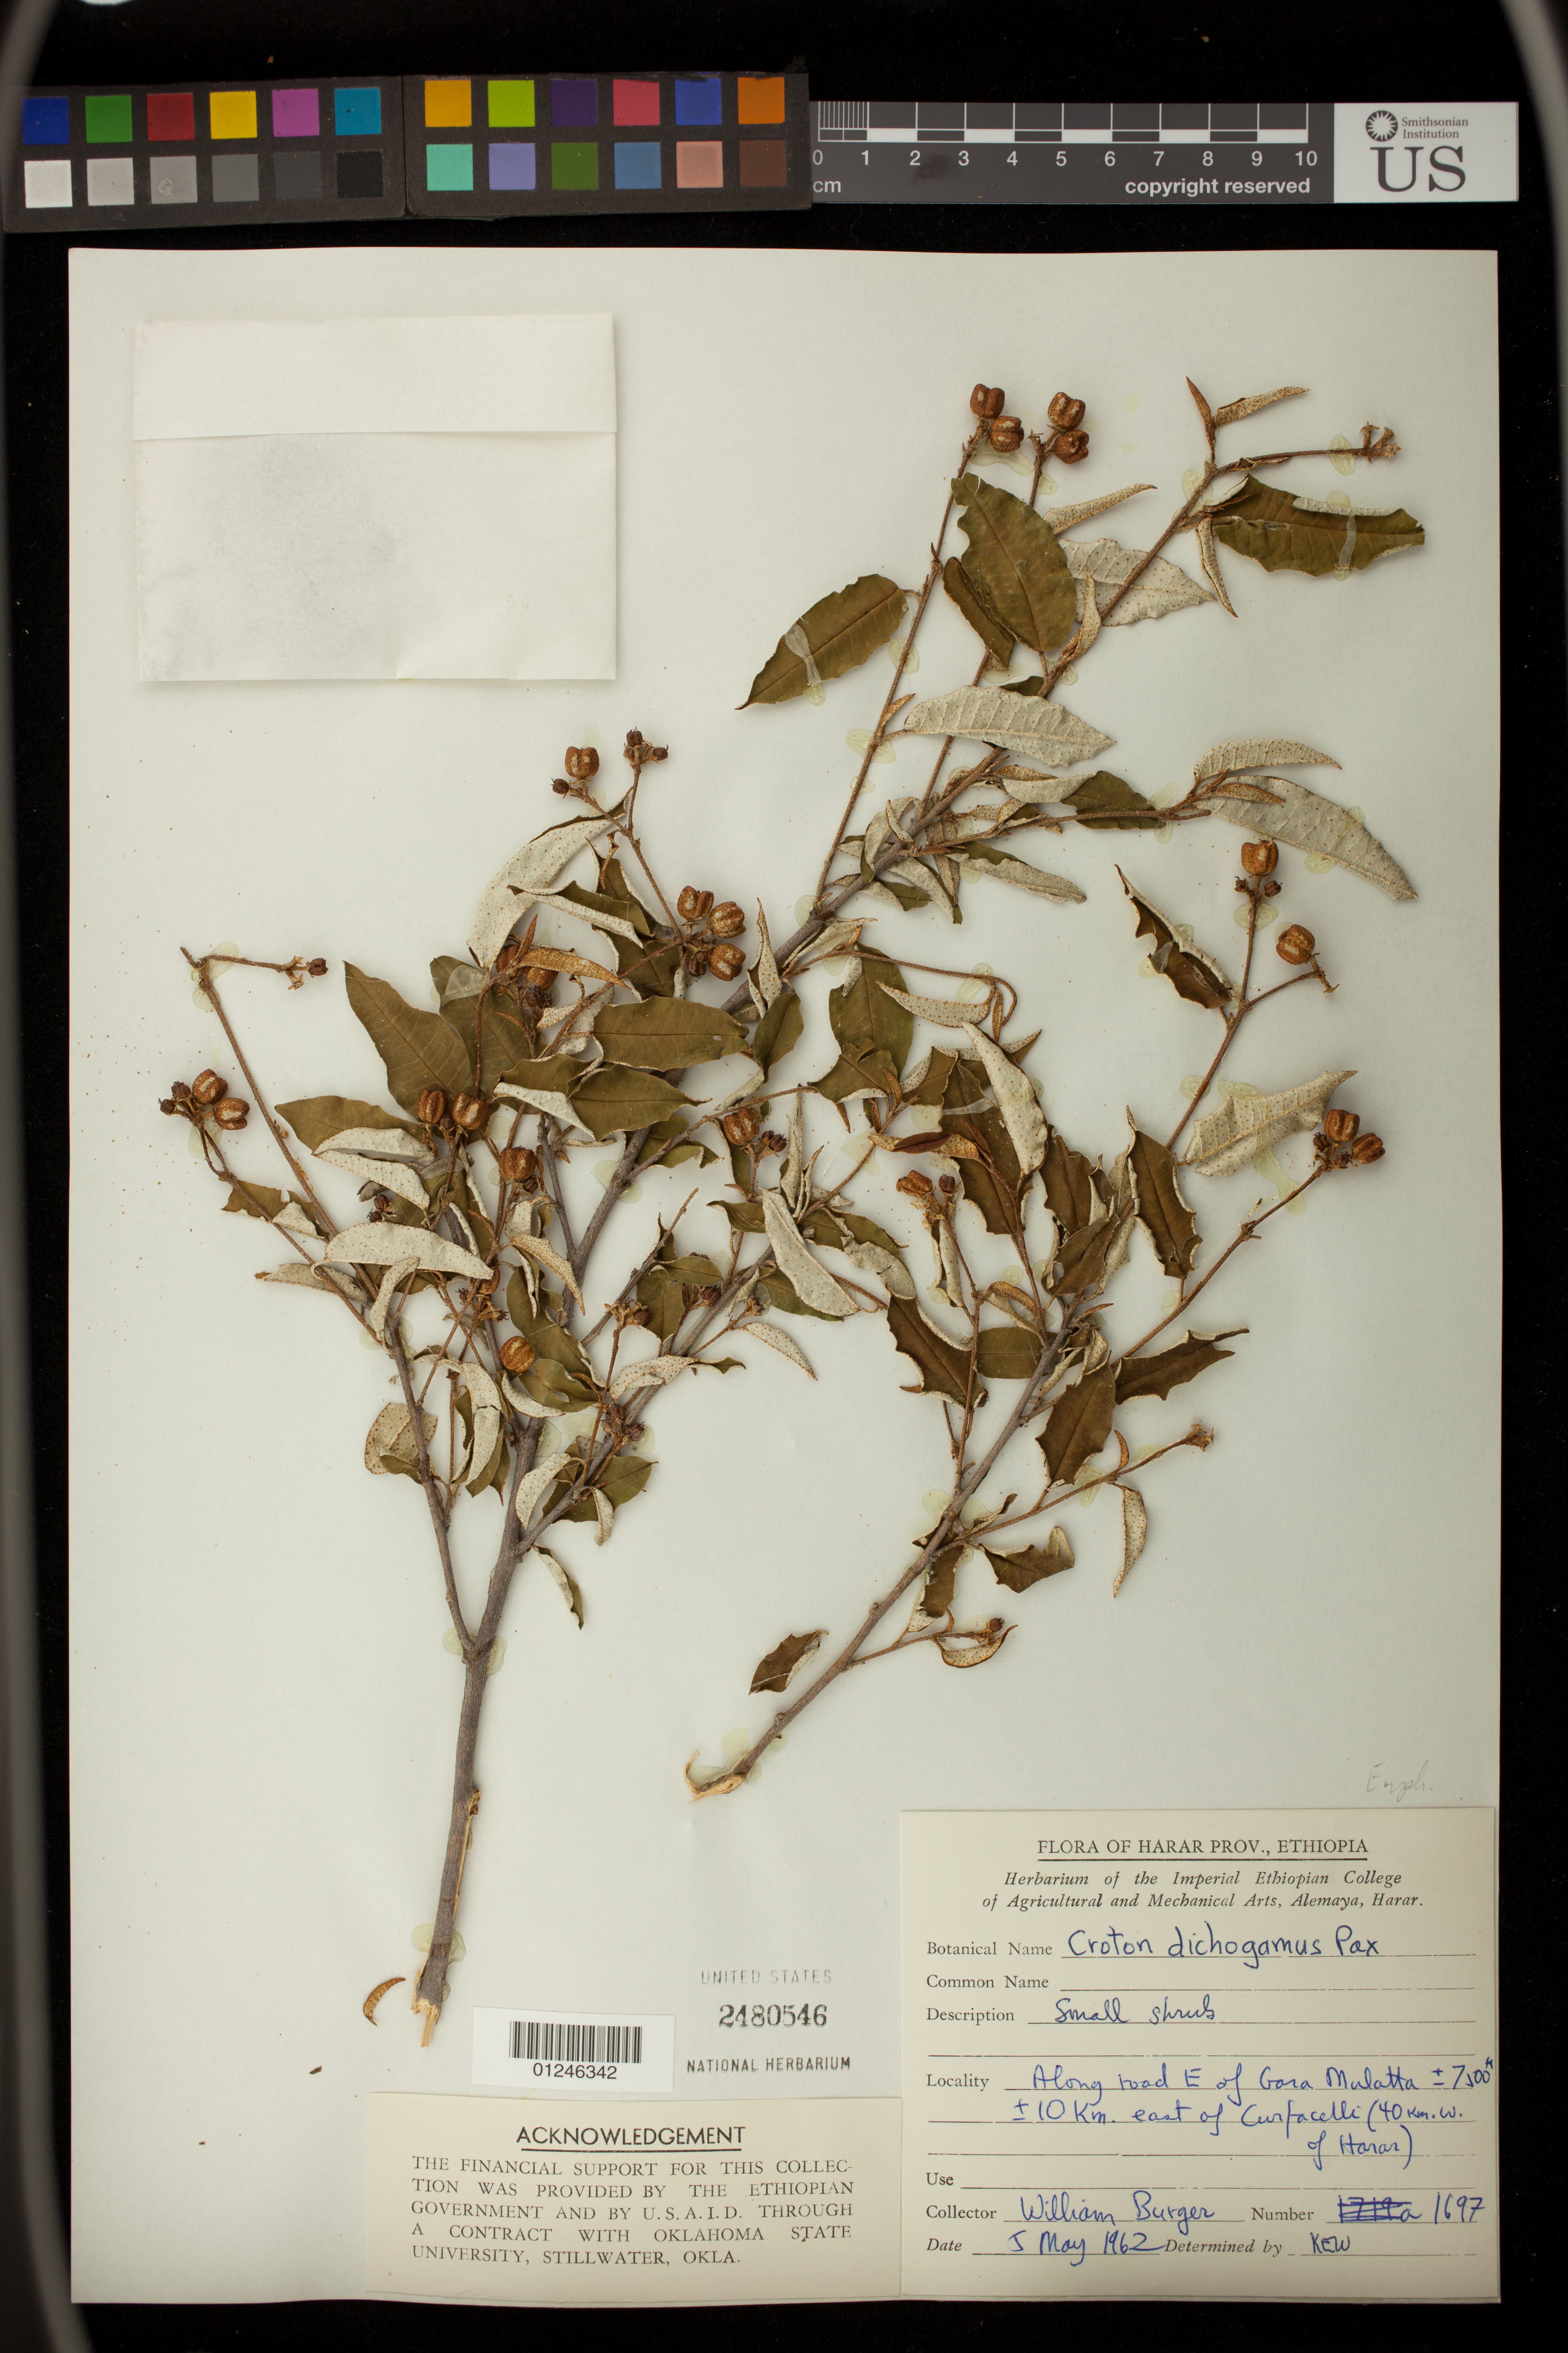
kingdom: Plantae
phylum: Tracheophyta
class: Magnoliopsida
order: Malpighiales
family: Euphorbiaceae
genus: Croton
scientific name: Croton dichogamus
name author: Pax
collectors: W. Burger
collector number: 1697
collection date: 1962-05-05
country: Ethiopia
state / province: Oromiya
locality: Along road E of Gara Mulatta +/- 10 km east of Kurfa Chele [[Curfacelli]] (40 km W of Harar)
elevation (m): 2286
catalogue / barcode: US 2480546